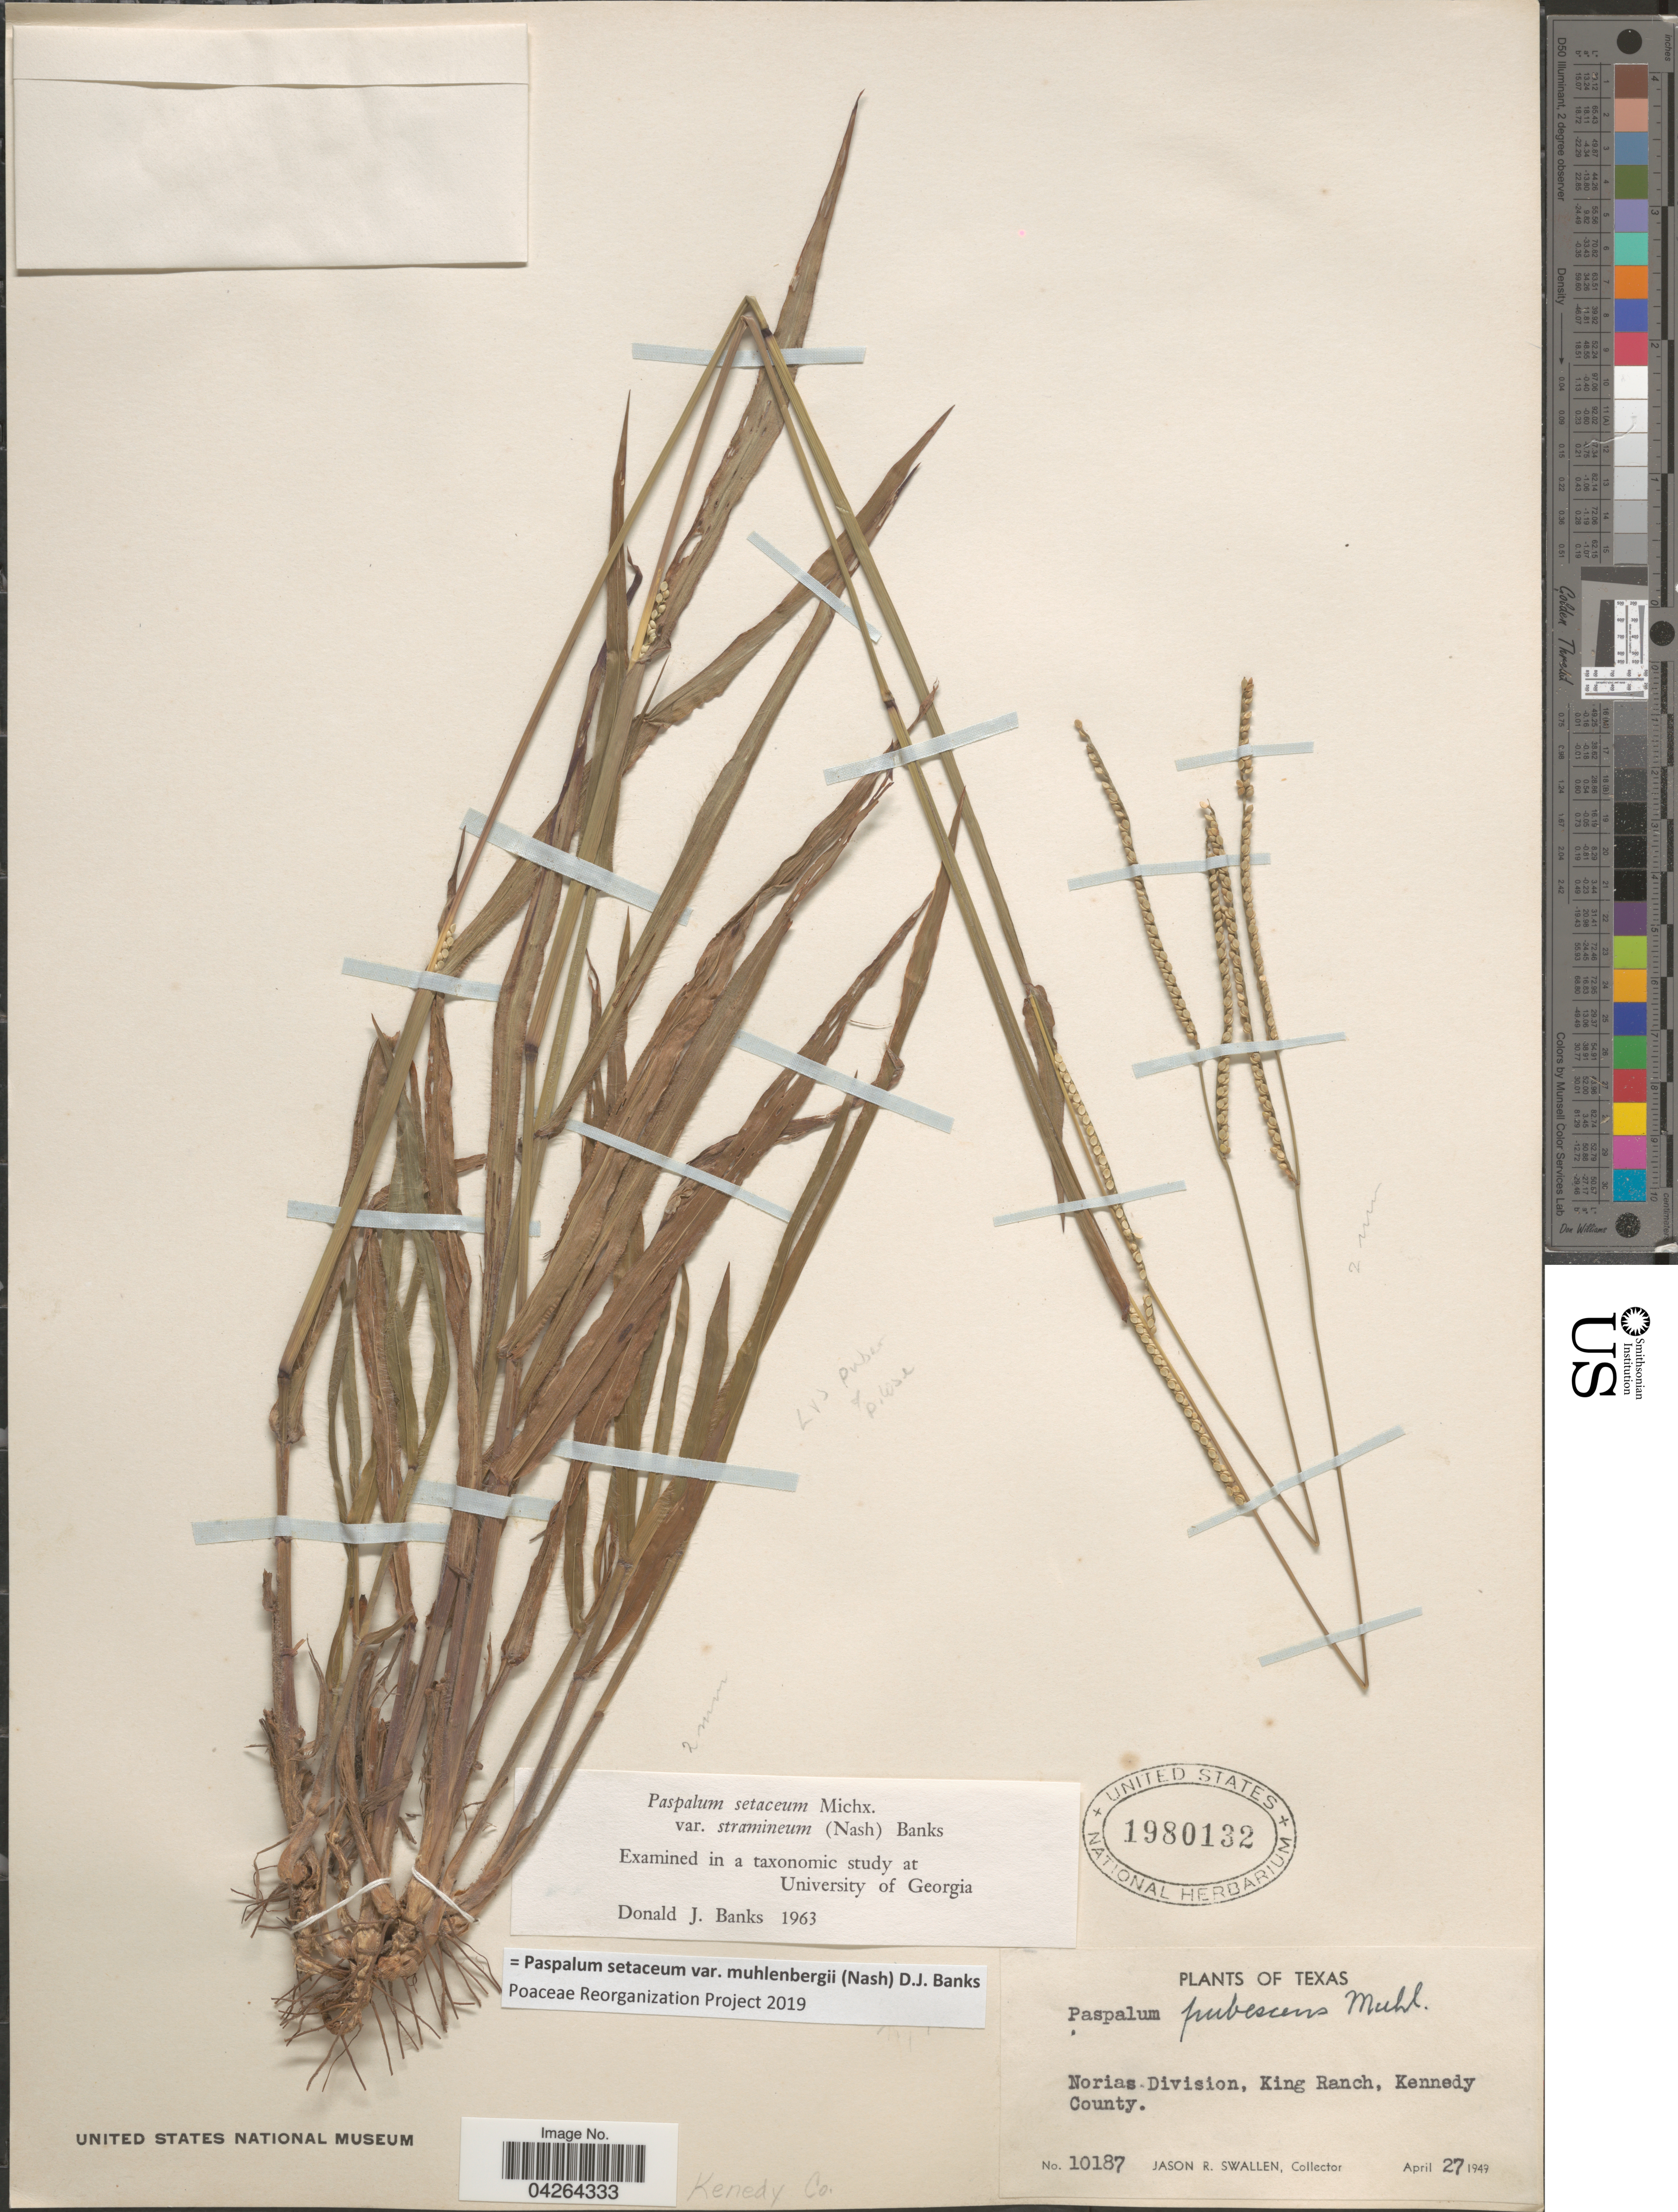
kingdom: Plantae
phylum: Tracheophyta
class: Liliopsida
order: Poales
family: Poaceae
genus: Paspalum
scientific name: Paspalum setaceum var. muhlenbergii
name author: (Nash) D.J. Banks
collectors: J. R. Swallen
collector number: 10187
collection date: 1949-04-27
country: United States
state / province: Texas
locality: Norias Division, King Ranch, Kennedy County.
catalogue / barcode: US 1980132